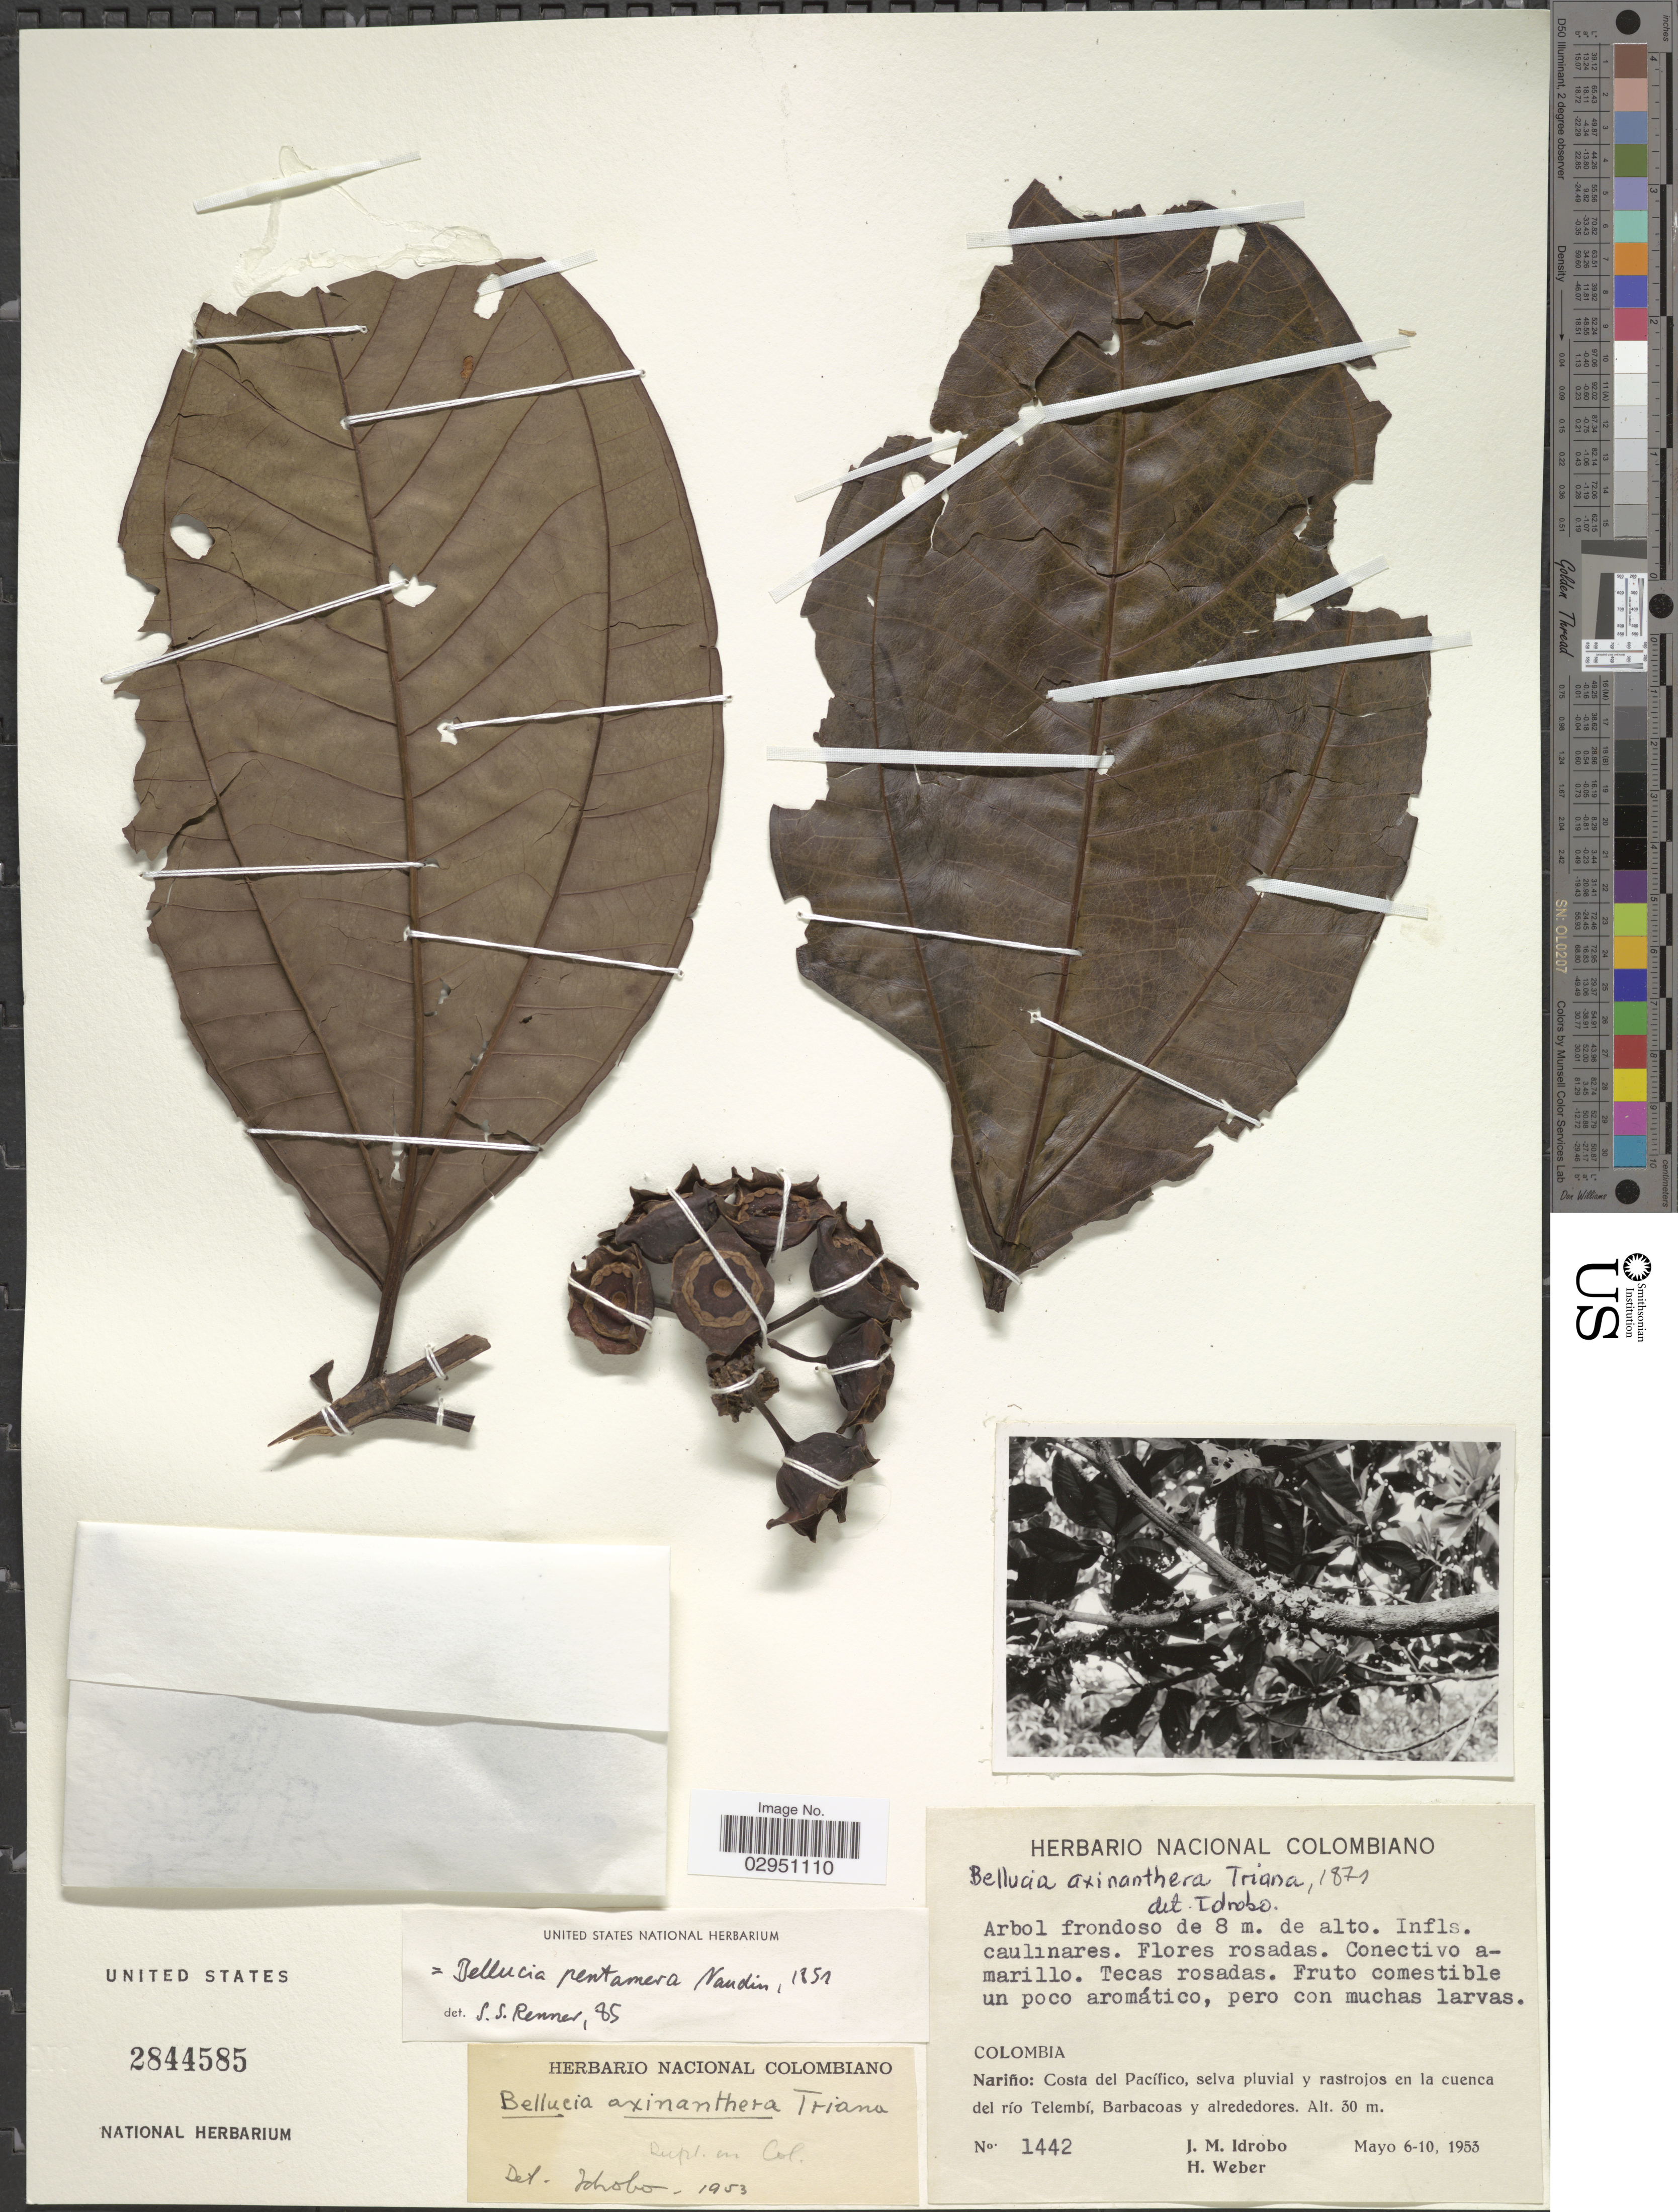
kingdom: Plantae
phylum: Tracheophyta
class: Magnoliopsida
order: Myrtales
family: Melastomataceae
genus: Bellucia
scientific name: Bellucia pentamera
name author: Naudin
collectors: J. M. Idrobo & H. Weber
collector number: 1442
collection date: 1953-05-06/1953-05-10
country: Colombia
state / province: Nariño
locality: Costa del Pacífico, selva pluvial y rastrojos en la cuenca del río Telembí, Barbacoas y alrededores.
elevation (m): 30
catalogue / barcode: US 2844585